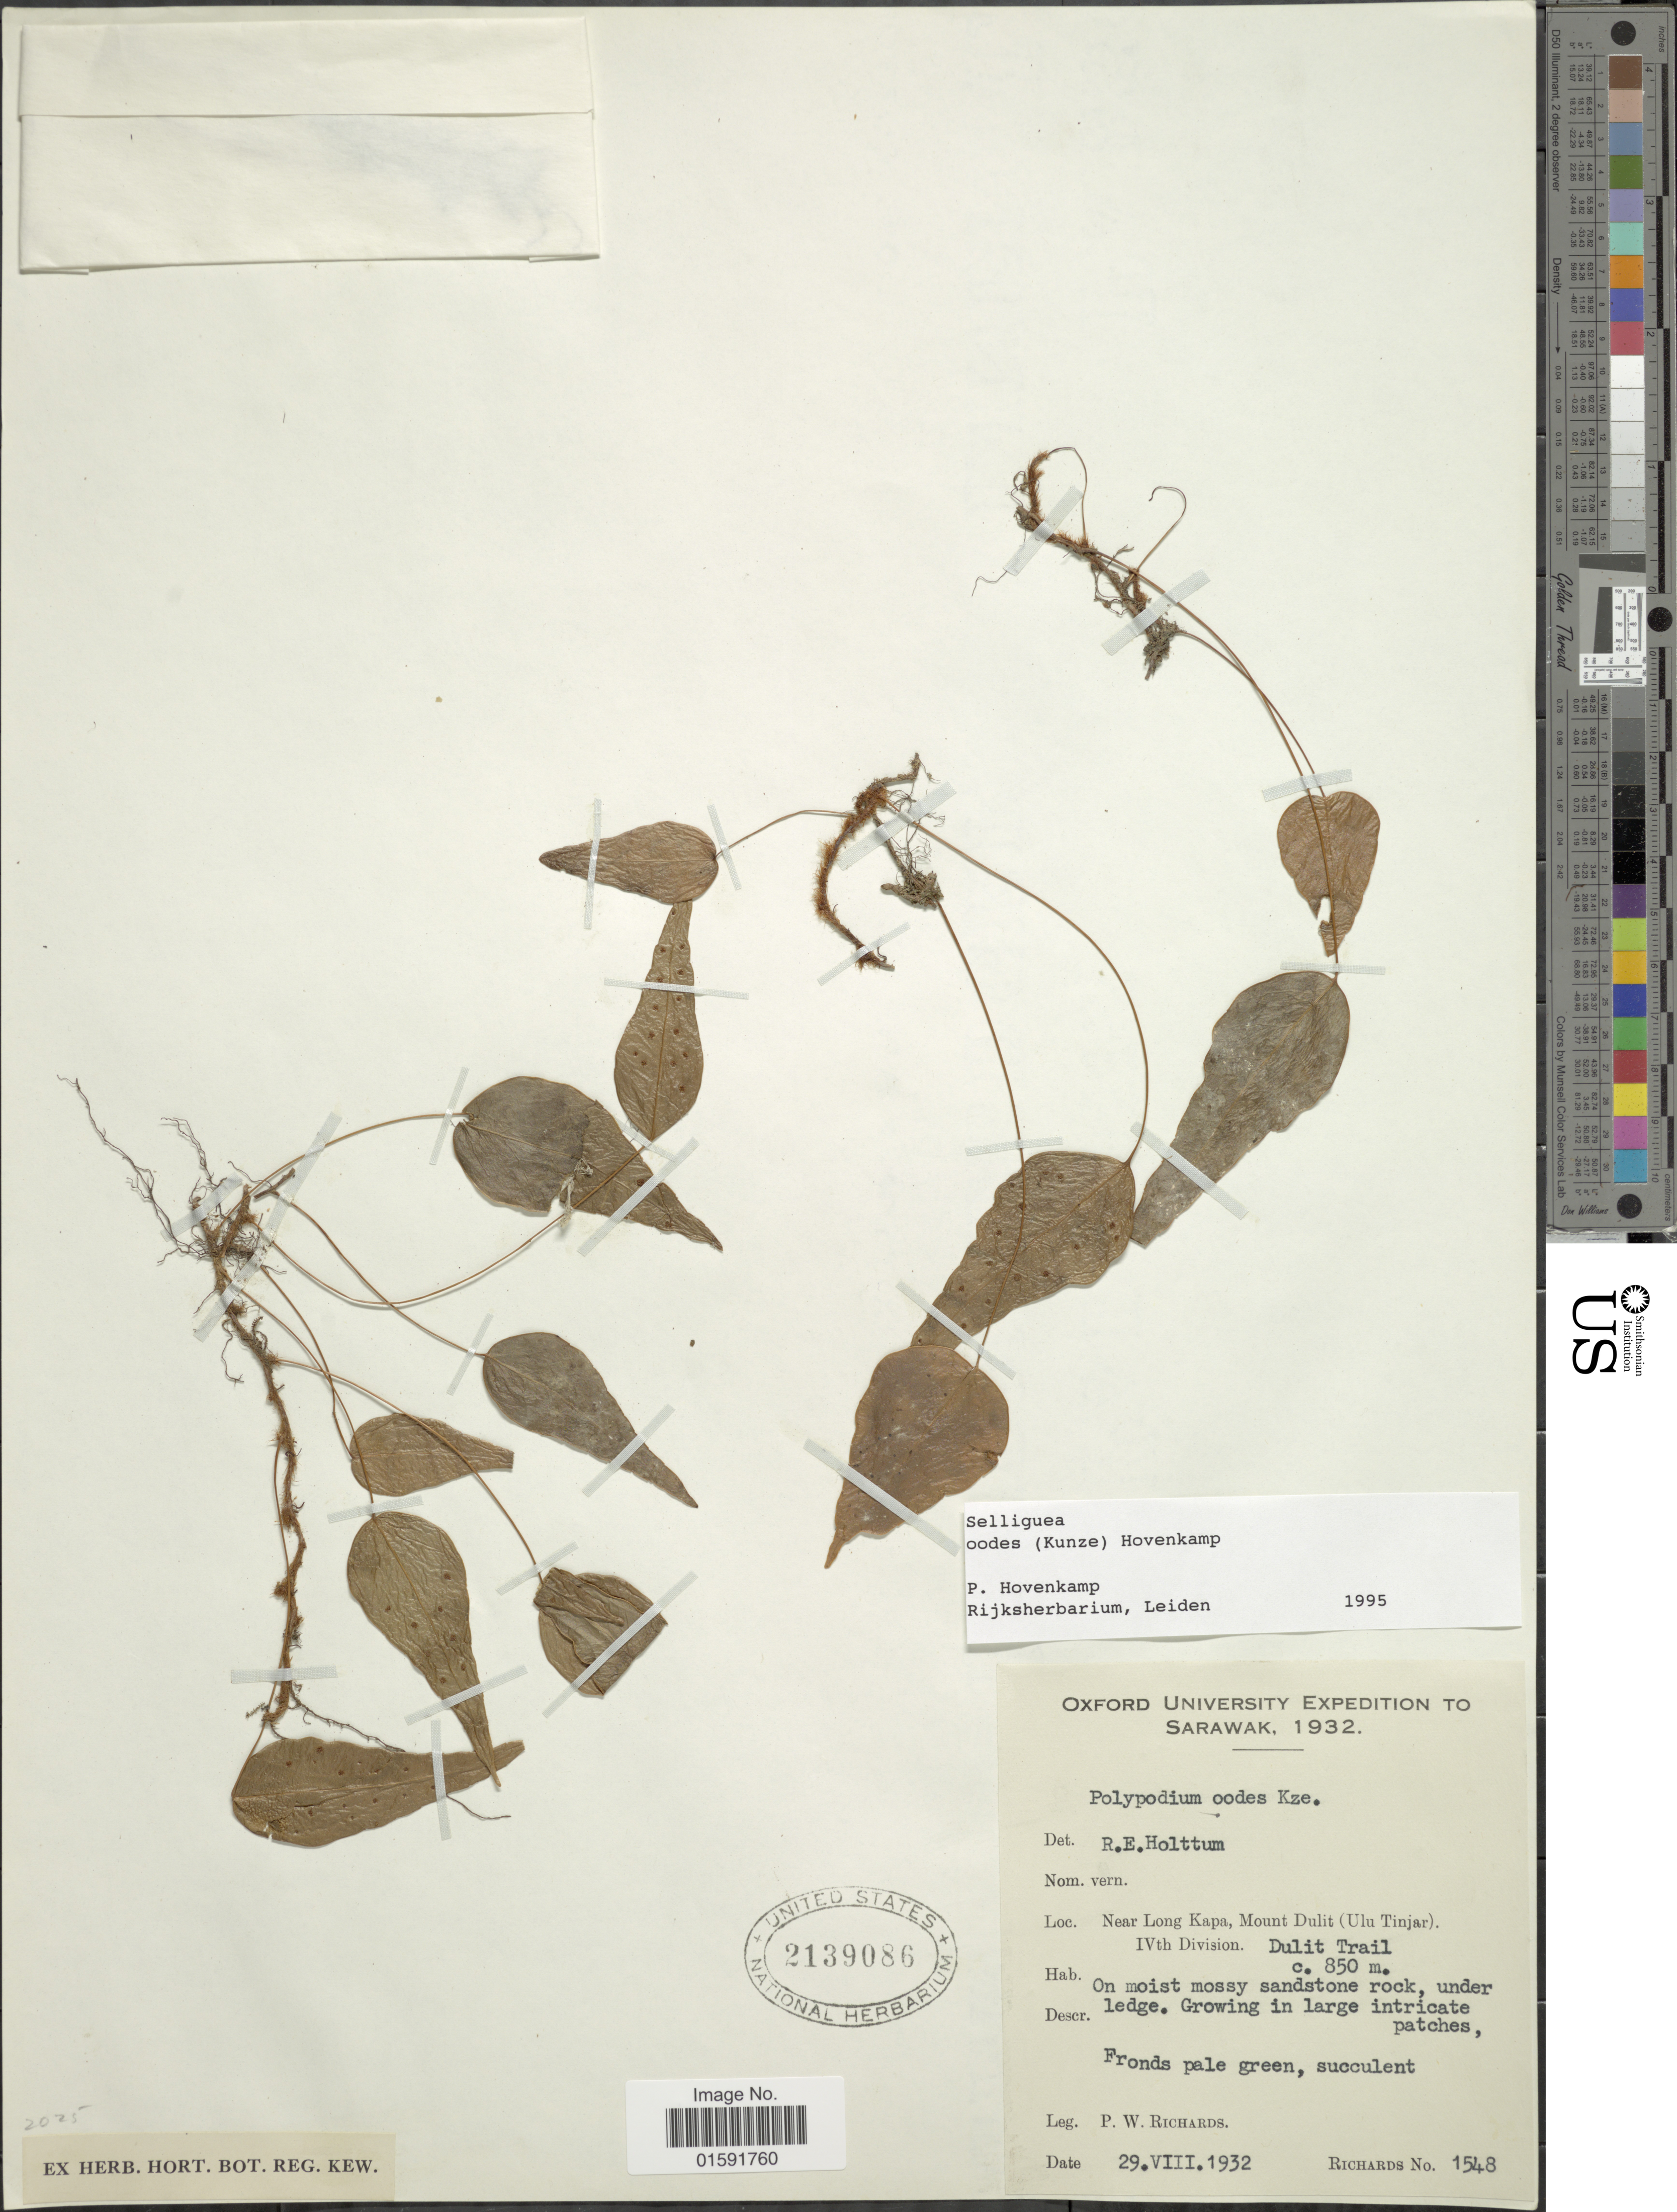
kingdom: Plantae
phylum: Tracheophyta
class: Polypodiopsida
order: Polypodiales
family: Polypodiaceae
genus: Selliguea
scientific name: Selliguea oodes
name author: (Kunze) Hovenkamp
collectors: P. Richards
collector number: Richards 1548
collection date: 1932-08-29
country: Malaysia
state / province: Sarawak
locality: Near Long Kapa, Mount Dulit (Ulu Tinjar), IVth Division, Dulit Trail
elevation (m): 850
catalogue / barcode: US 2139086